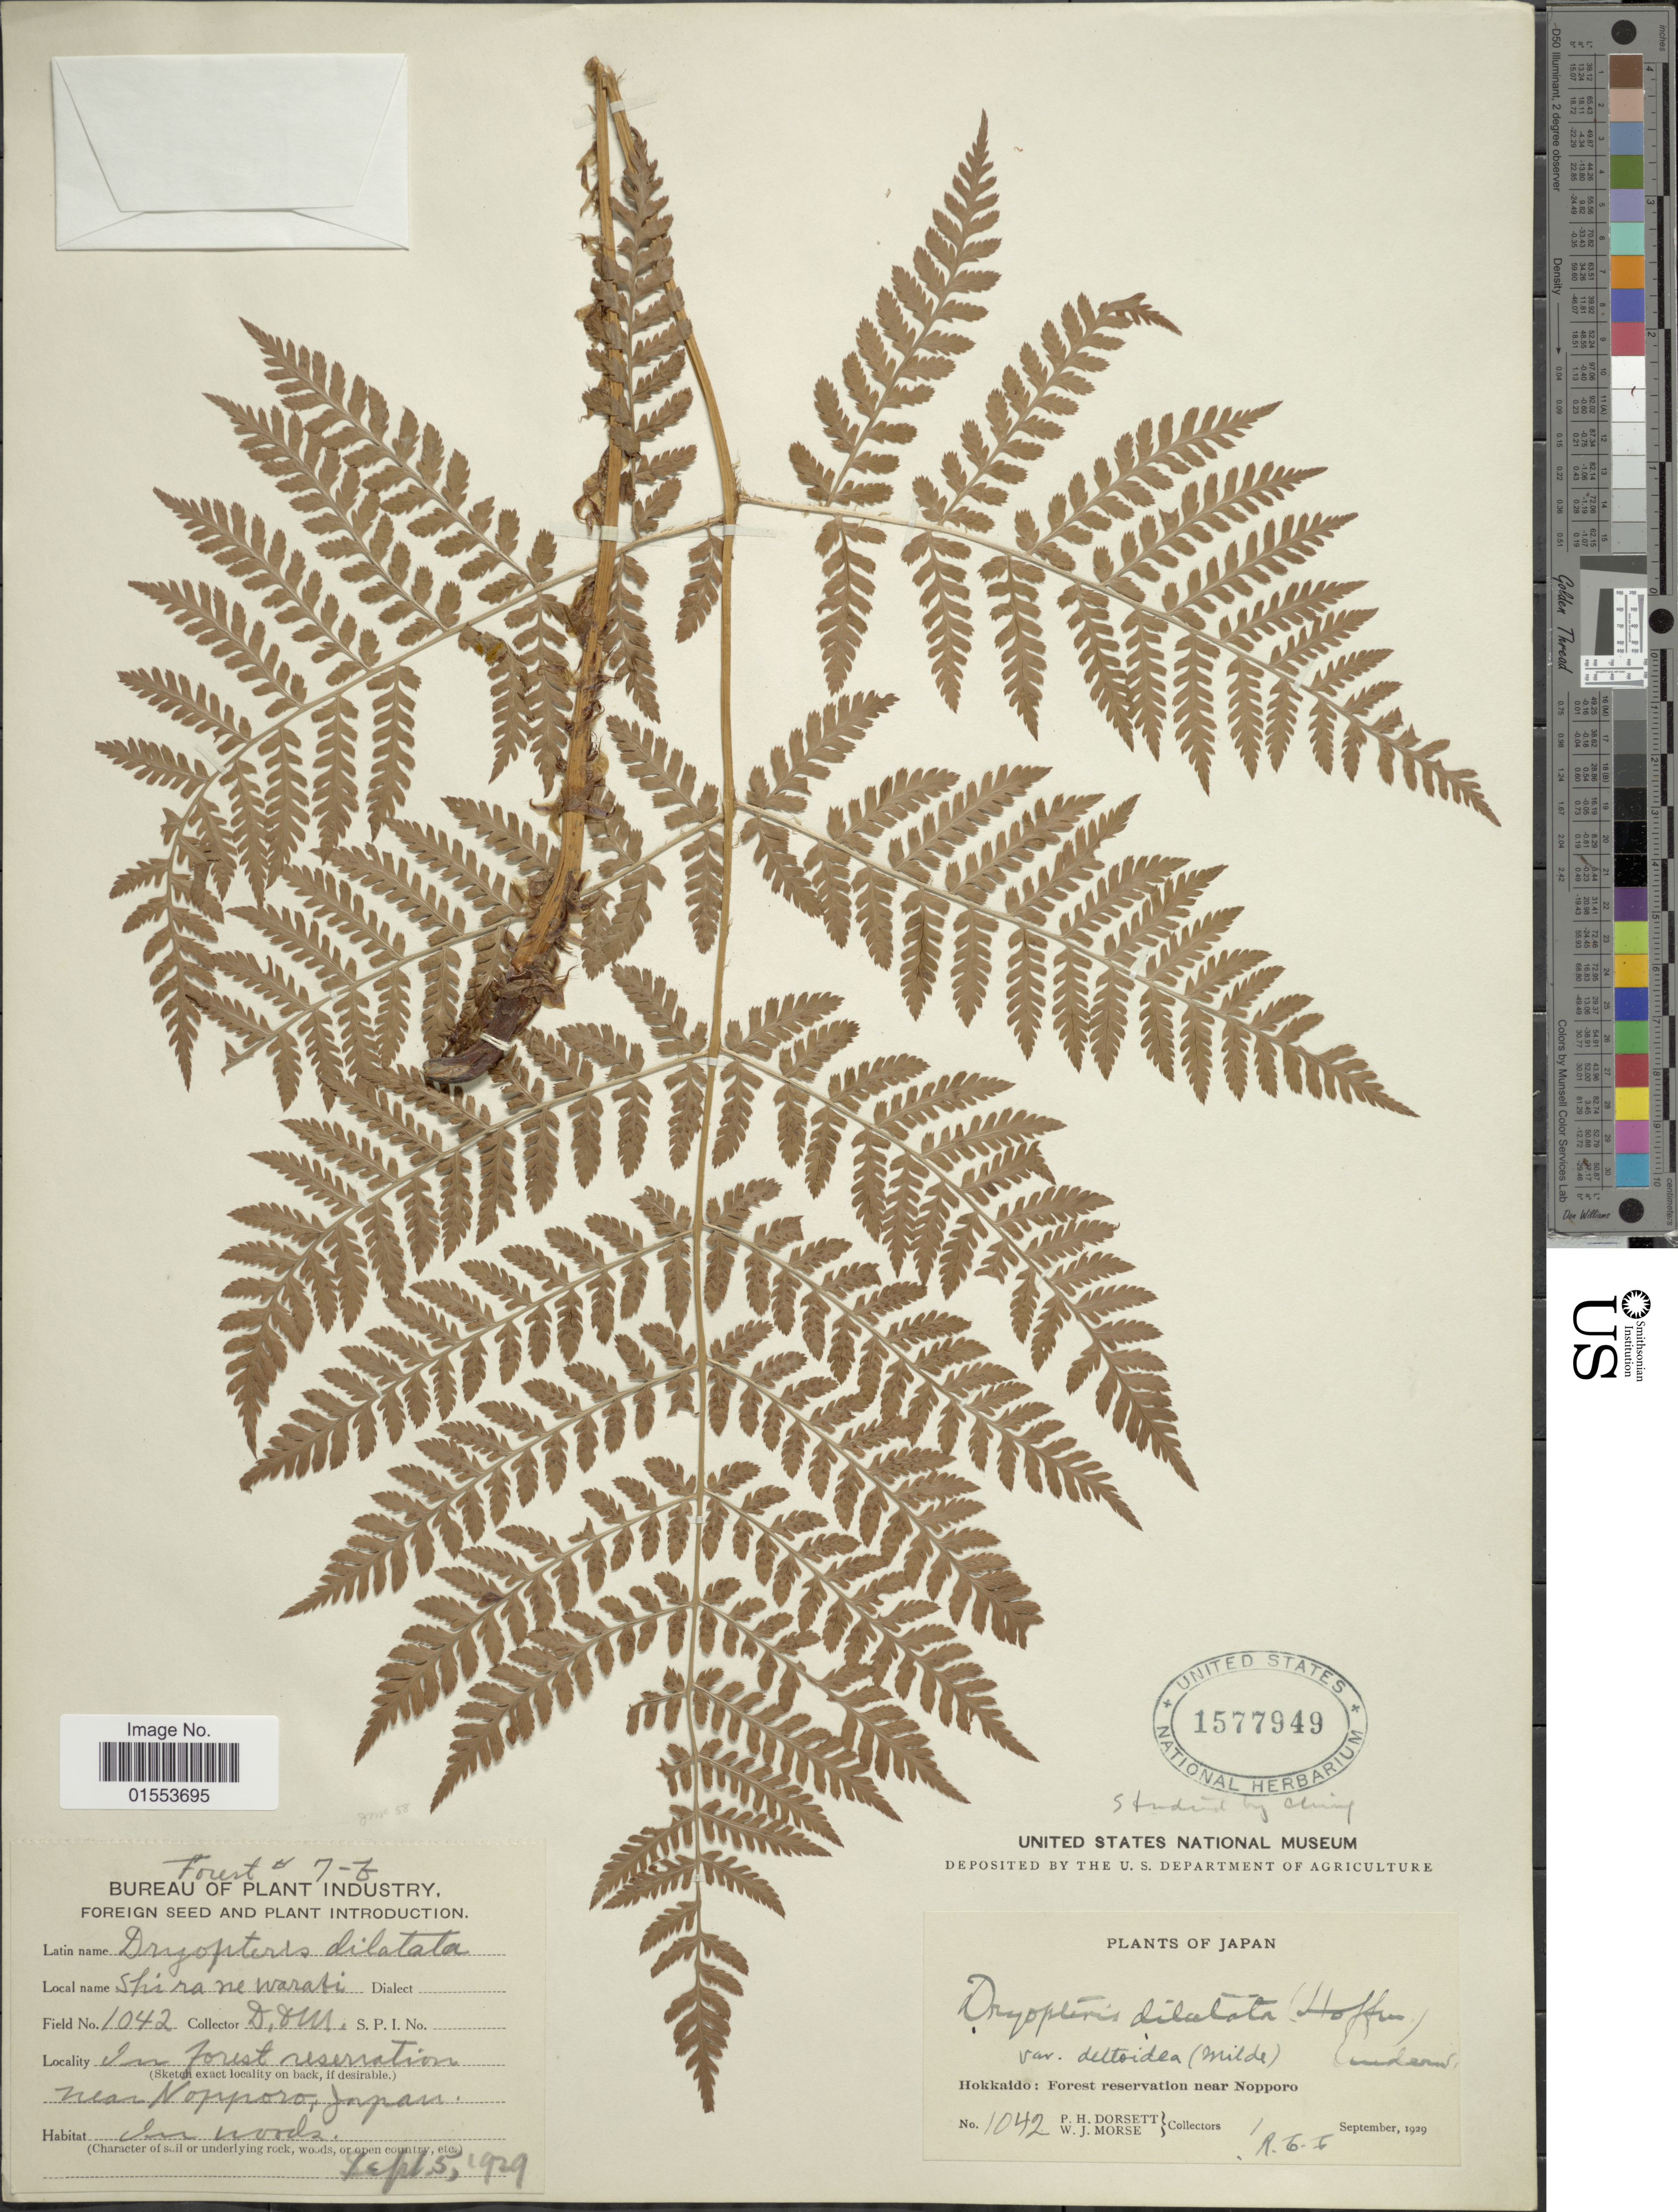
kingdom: Plantae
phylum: Tracheophyta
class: Polypodiopsida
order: Polypodiales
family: Dryopteridaceae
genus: Dryopteris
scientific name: Dryopteris austriaca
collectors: P. H. Dorsett & W. J. Morse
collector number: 1042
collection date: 1929-09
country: Japan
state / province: Hokkaidō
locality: Japan, Hokkaido: Forest reservation nea Nopporo.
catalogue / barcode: US 1577949